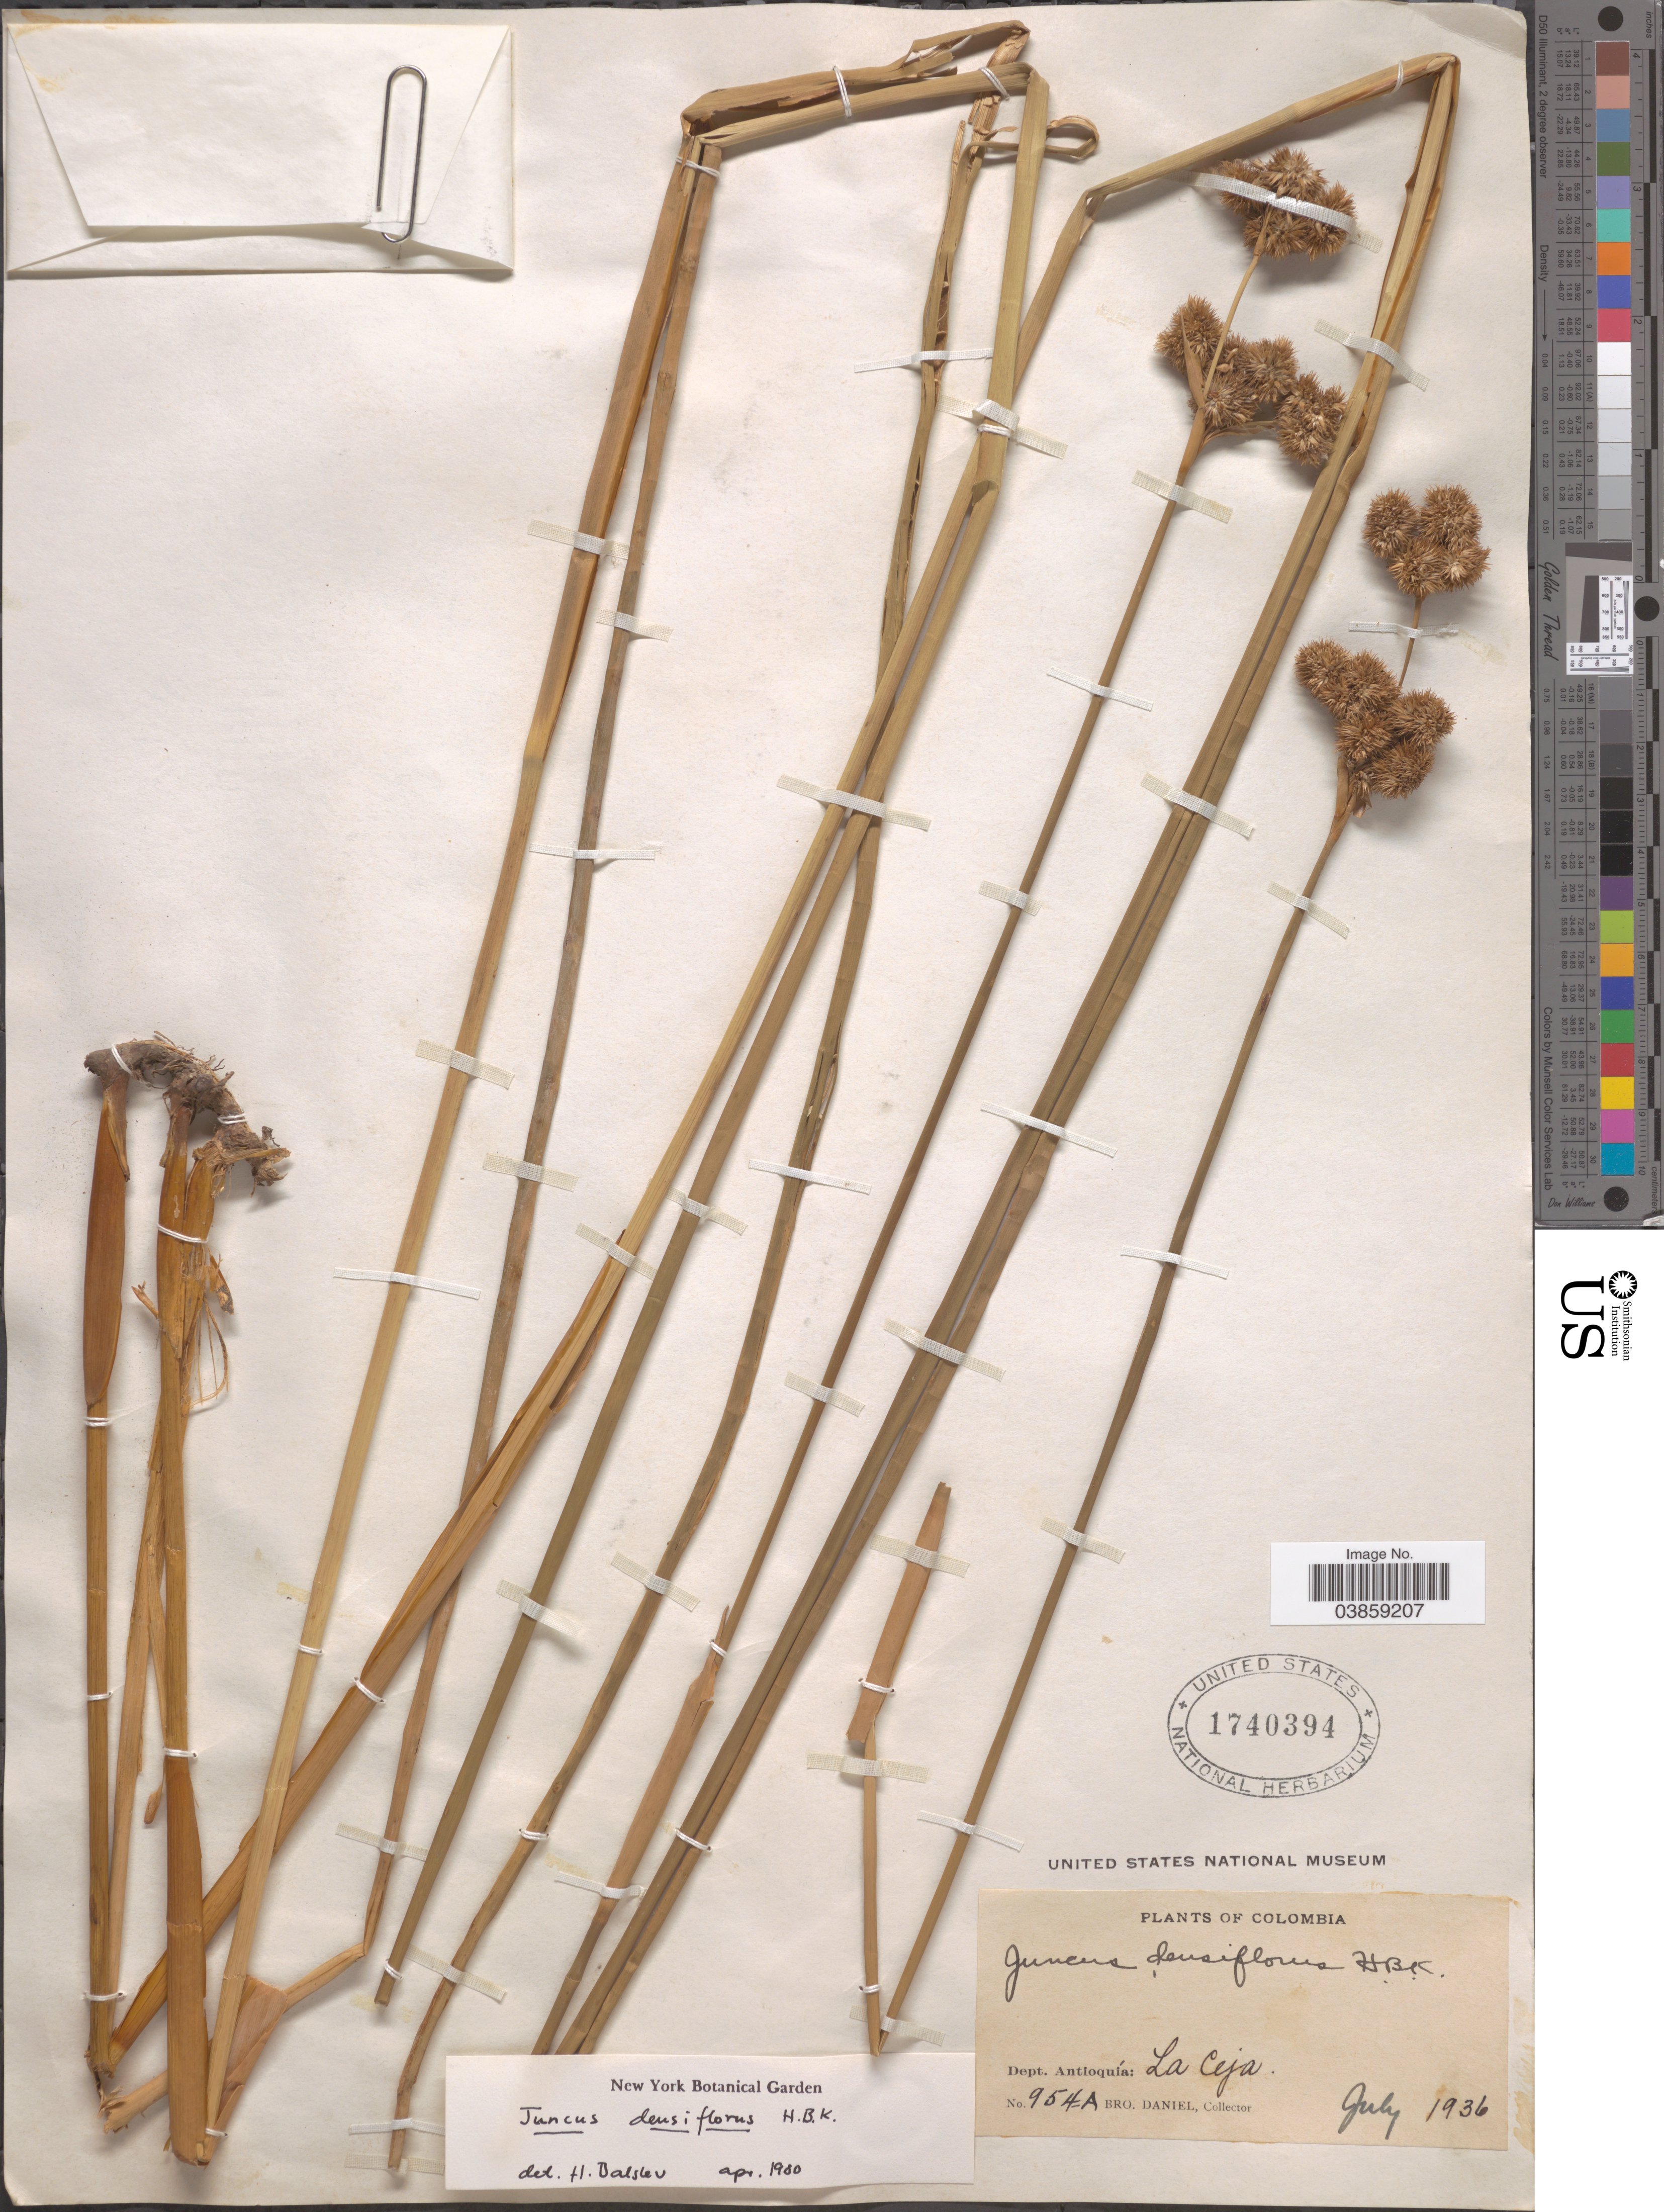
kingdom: Plantae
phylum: Tracheophyta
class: Liliopsida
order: Poales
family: Juncaceae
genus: Juncus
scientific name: Juncus densiflorus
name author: Kunth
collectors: Bro. Daniel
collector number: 954-A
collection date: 1936-07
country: Colombia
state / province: Antioquia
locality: Dept. Antioquiá: La Ceja.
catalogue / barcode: US 1740394